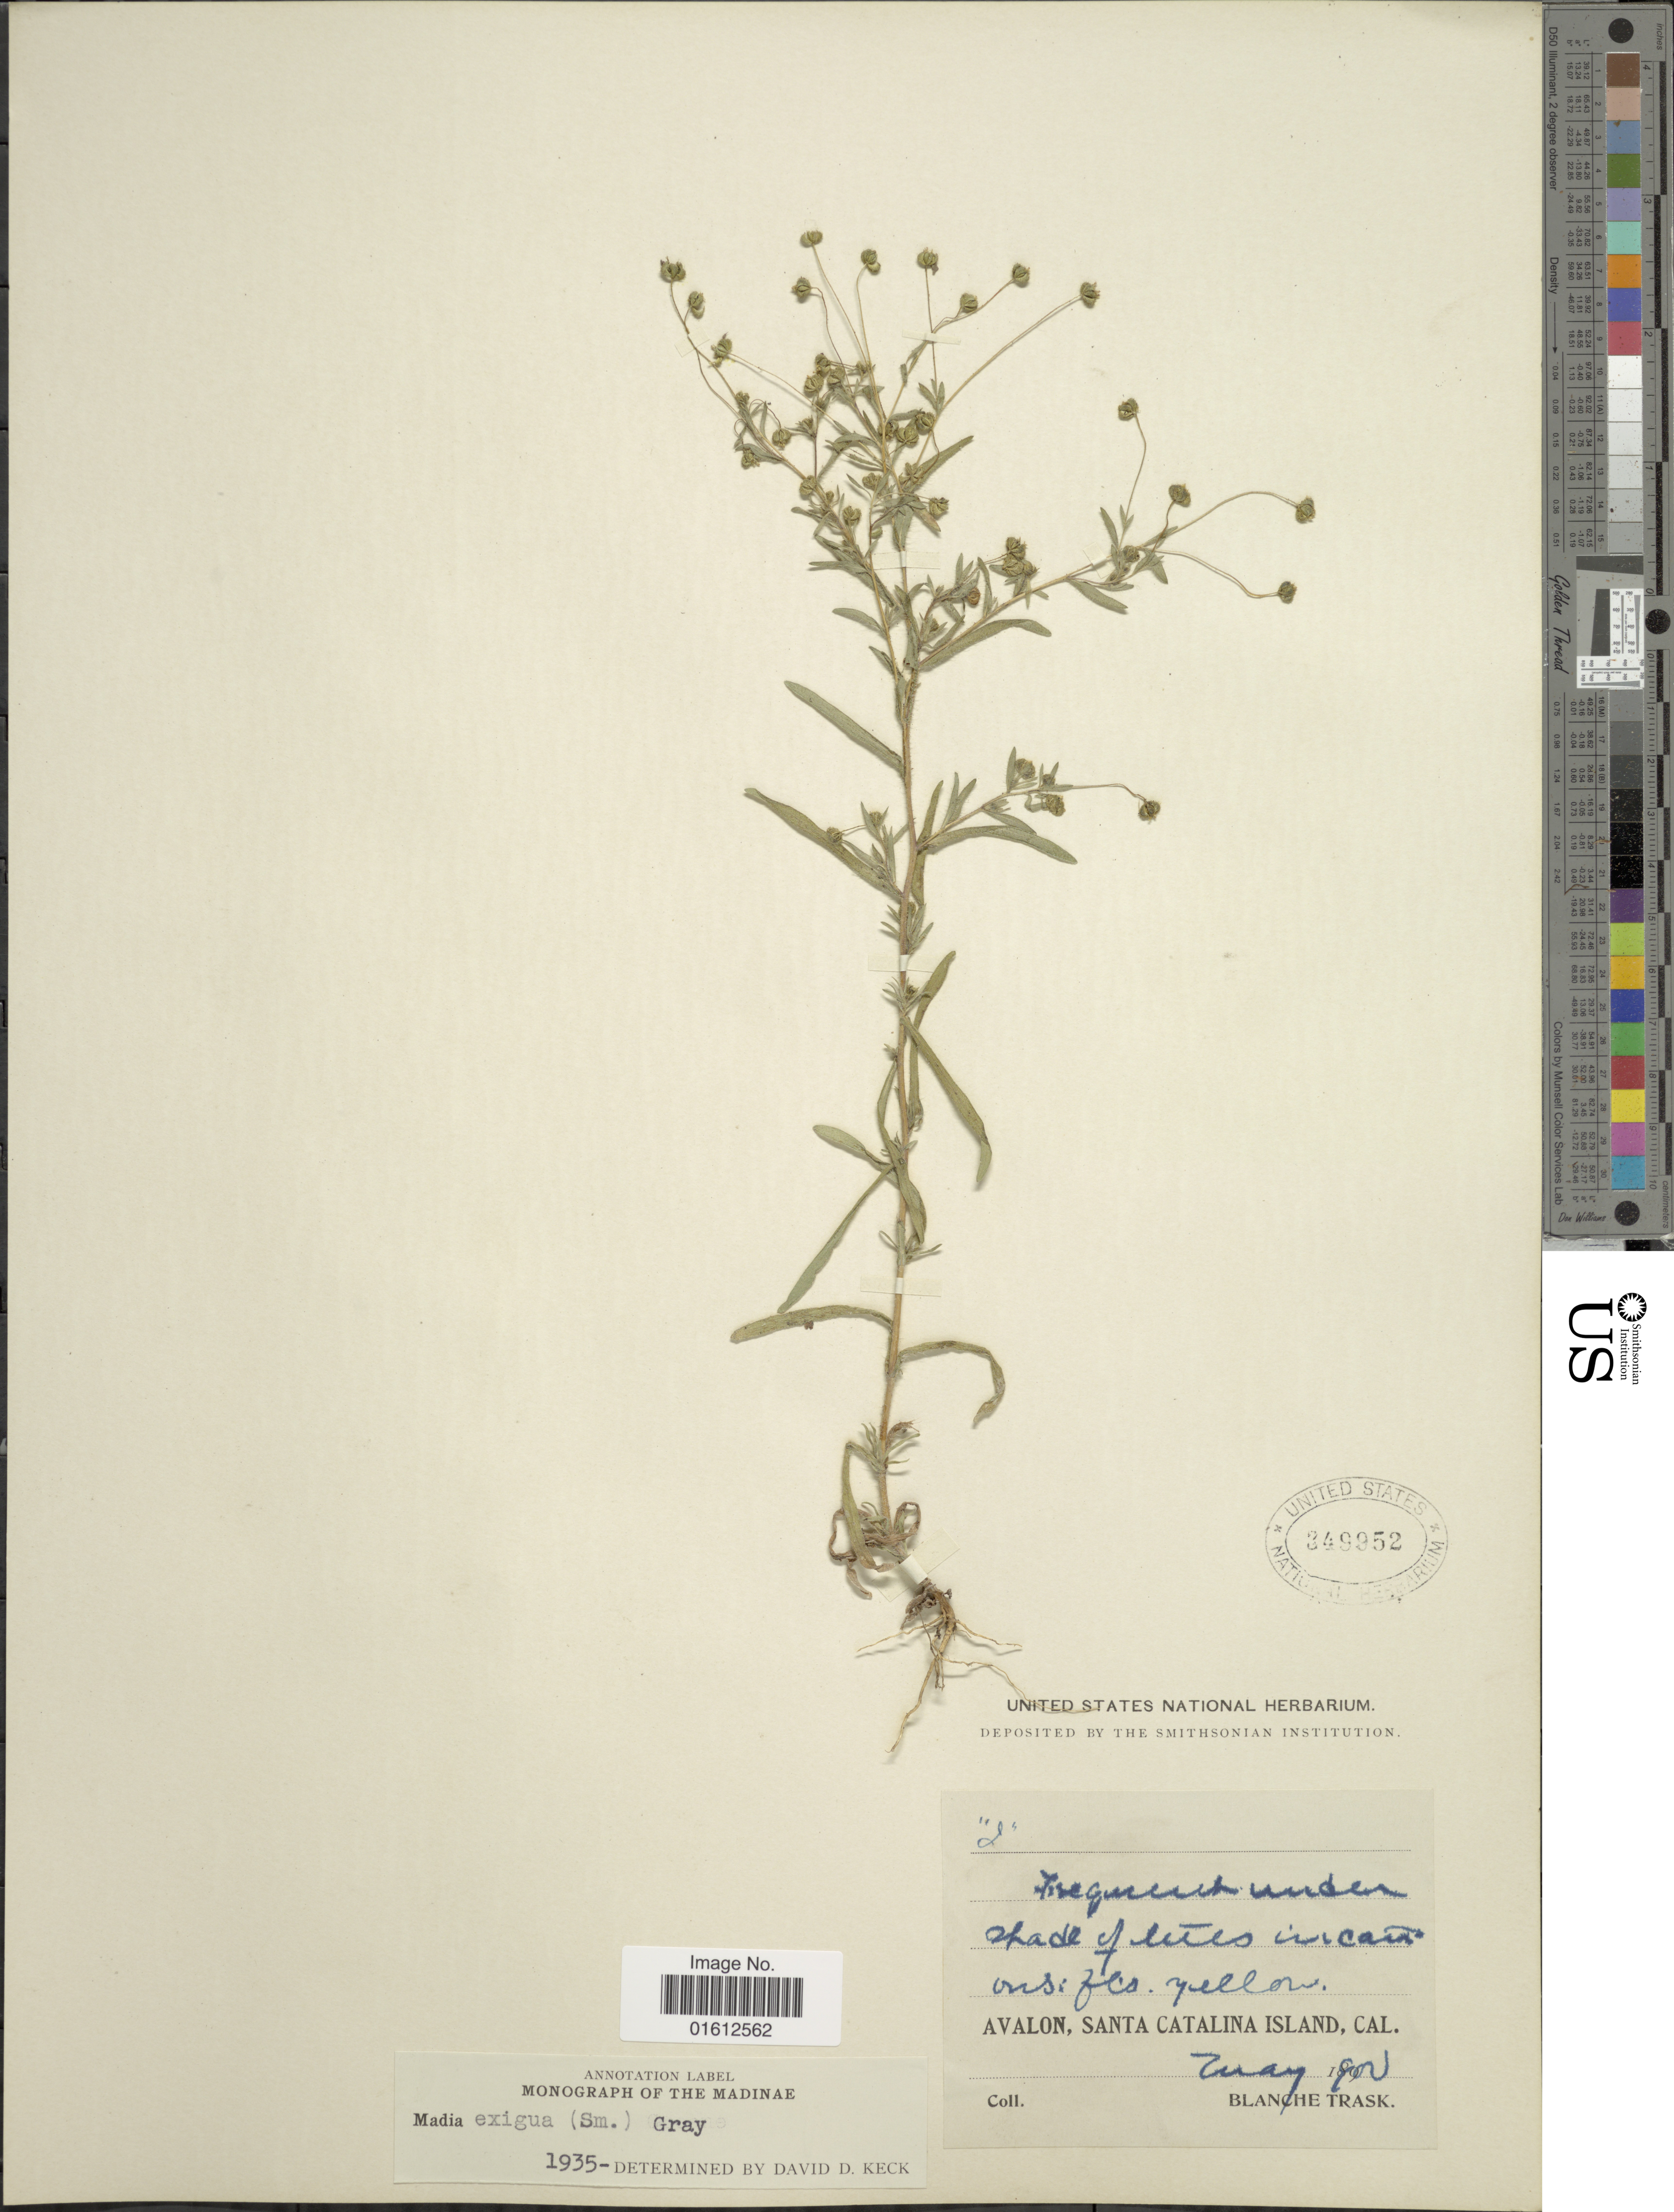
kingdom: Plantae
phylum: Tracheophyta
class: Magnoliopsida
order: Asterales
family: Asteraceae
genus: Madia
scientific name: Madia exigua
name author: (Sm.) A. Gray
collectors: B. Trask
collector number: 2?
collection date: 1900-05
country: United States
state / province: California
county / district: Los Angeles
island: Santa Catalina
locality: Avalon, Santa Catalina Island.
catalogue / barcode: US 349952